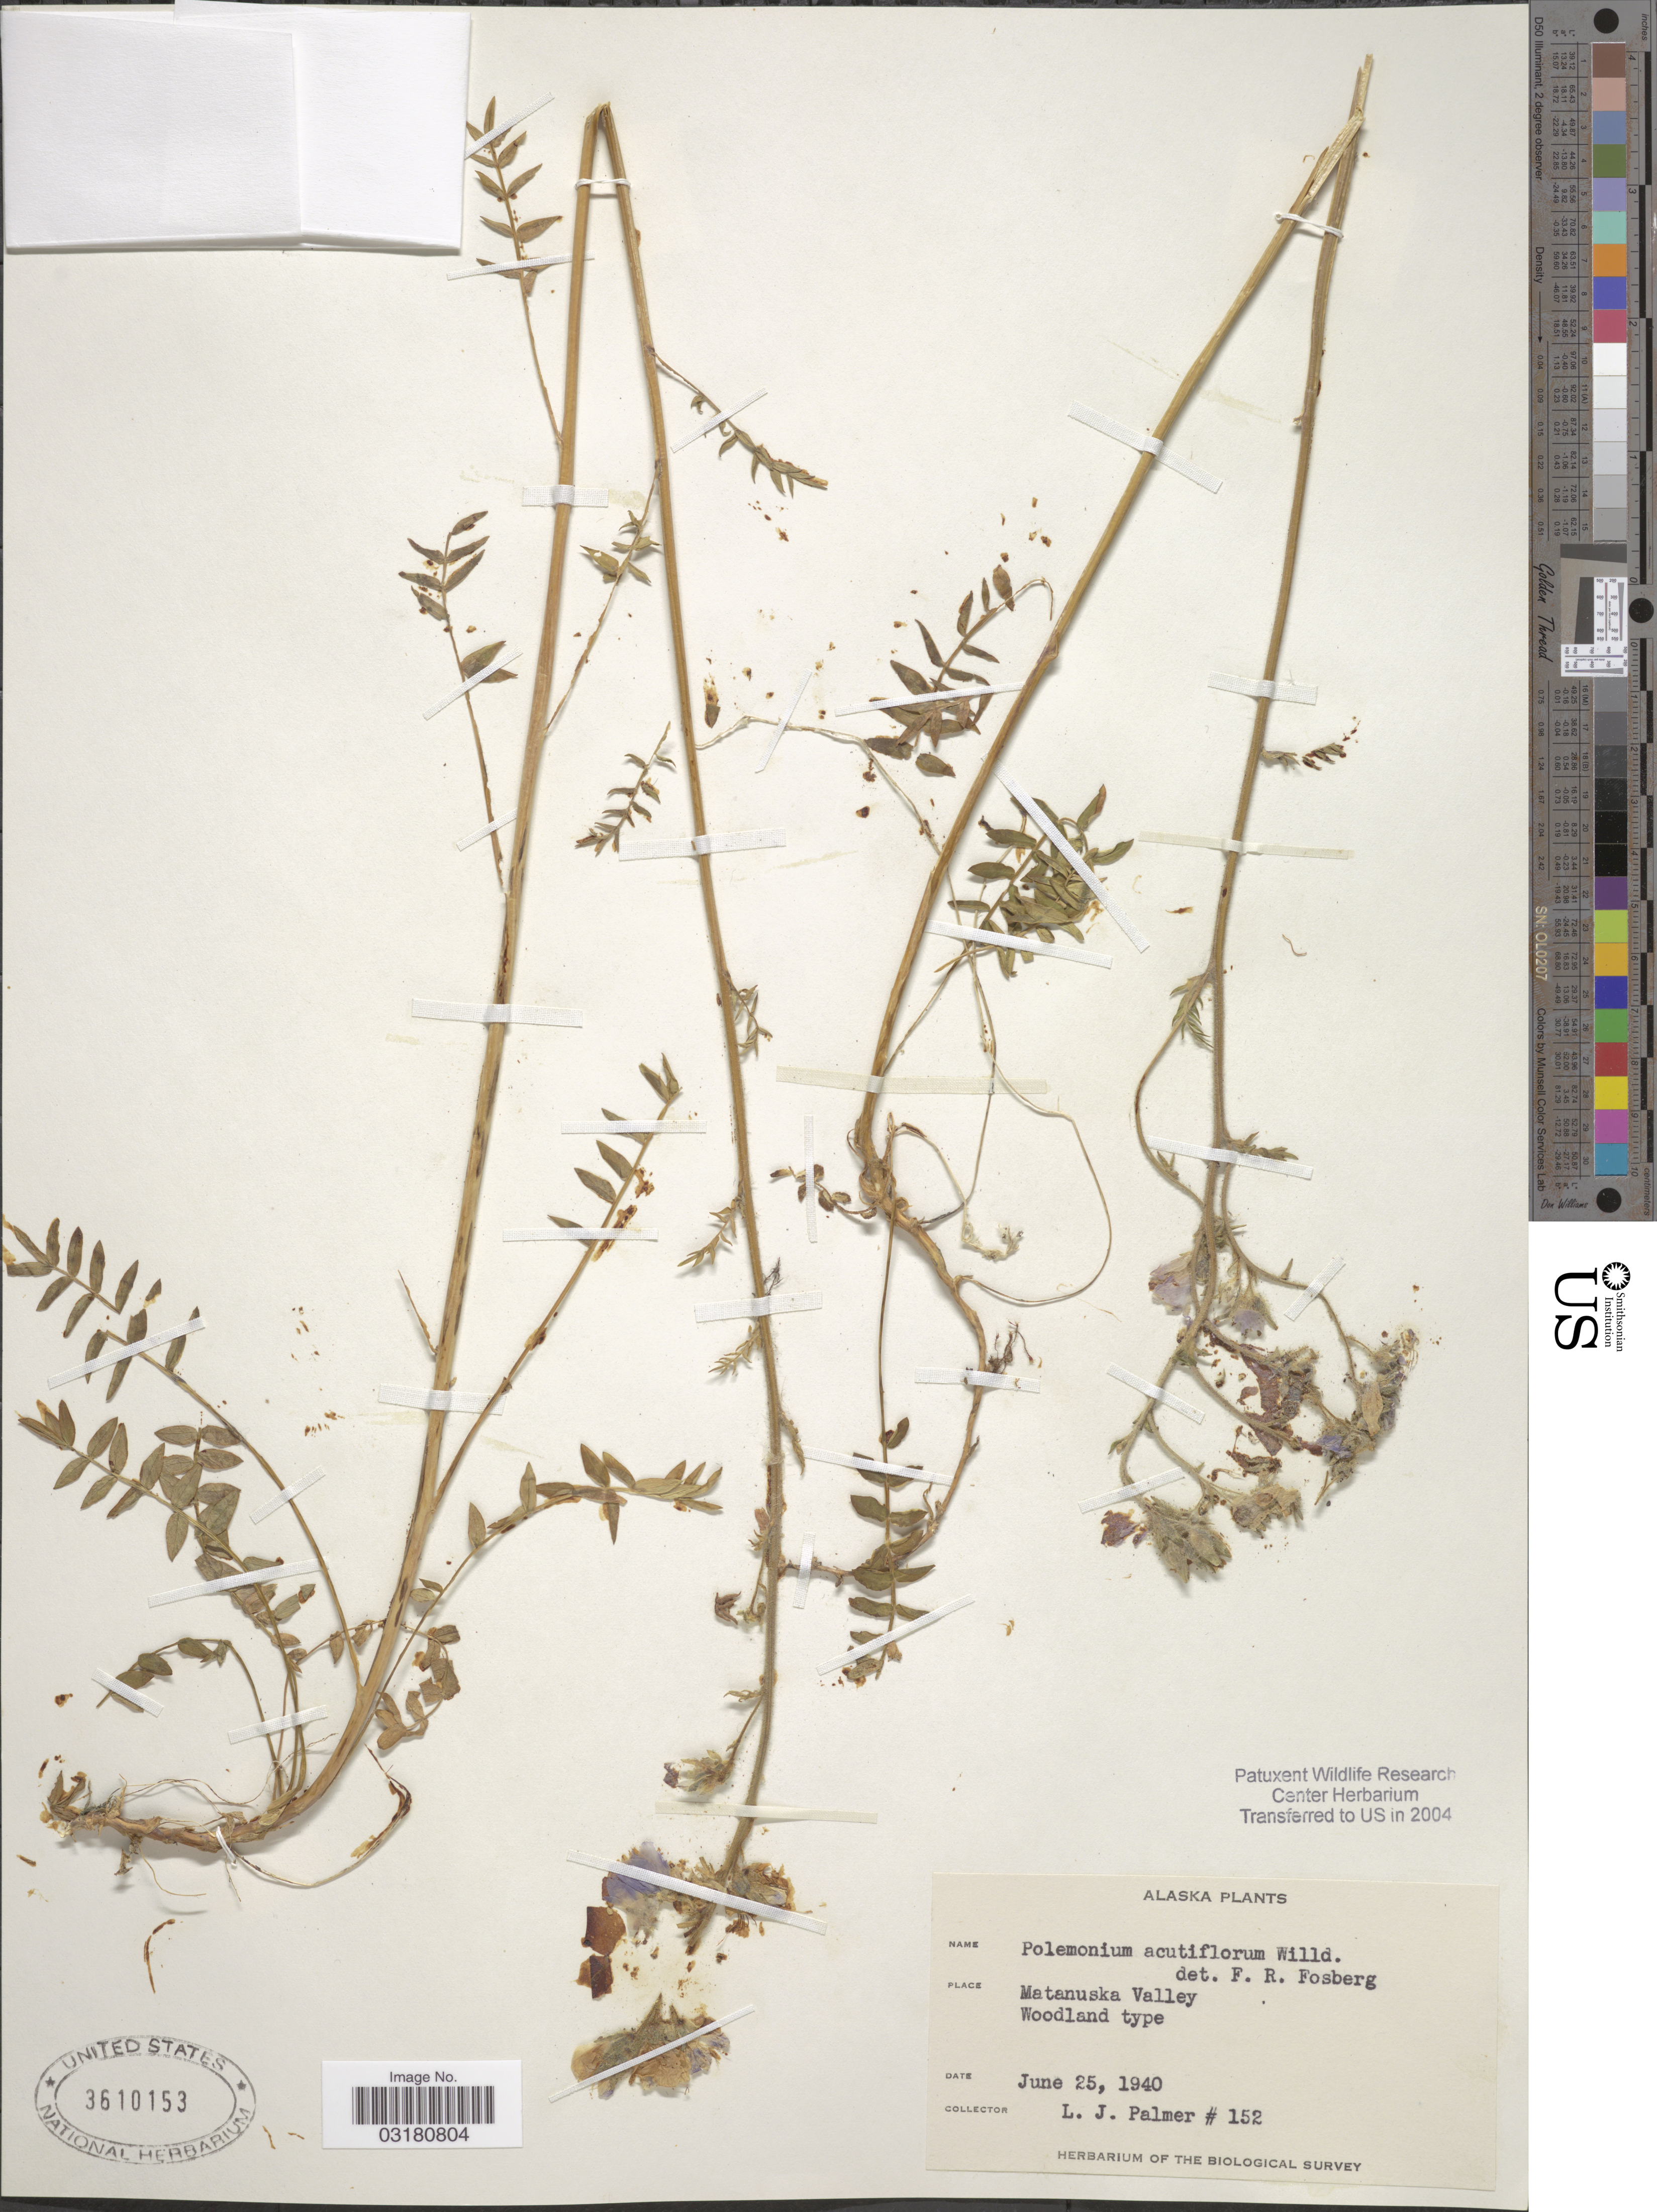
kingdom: Plantae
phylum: Tracheophyta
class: Magnoliopsida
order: Ericales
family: Polemoniaceae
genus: Polemonium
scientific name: Polemonium acutiflorum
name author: Willd. ex Roem. & Schult.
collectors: L. J. Palmer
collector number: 152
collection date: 1940-06-25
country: United States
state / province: Alaska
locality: Matanuska Valley.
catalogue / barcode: US 3610153